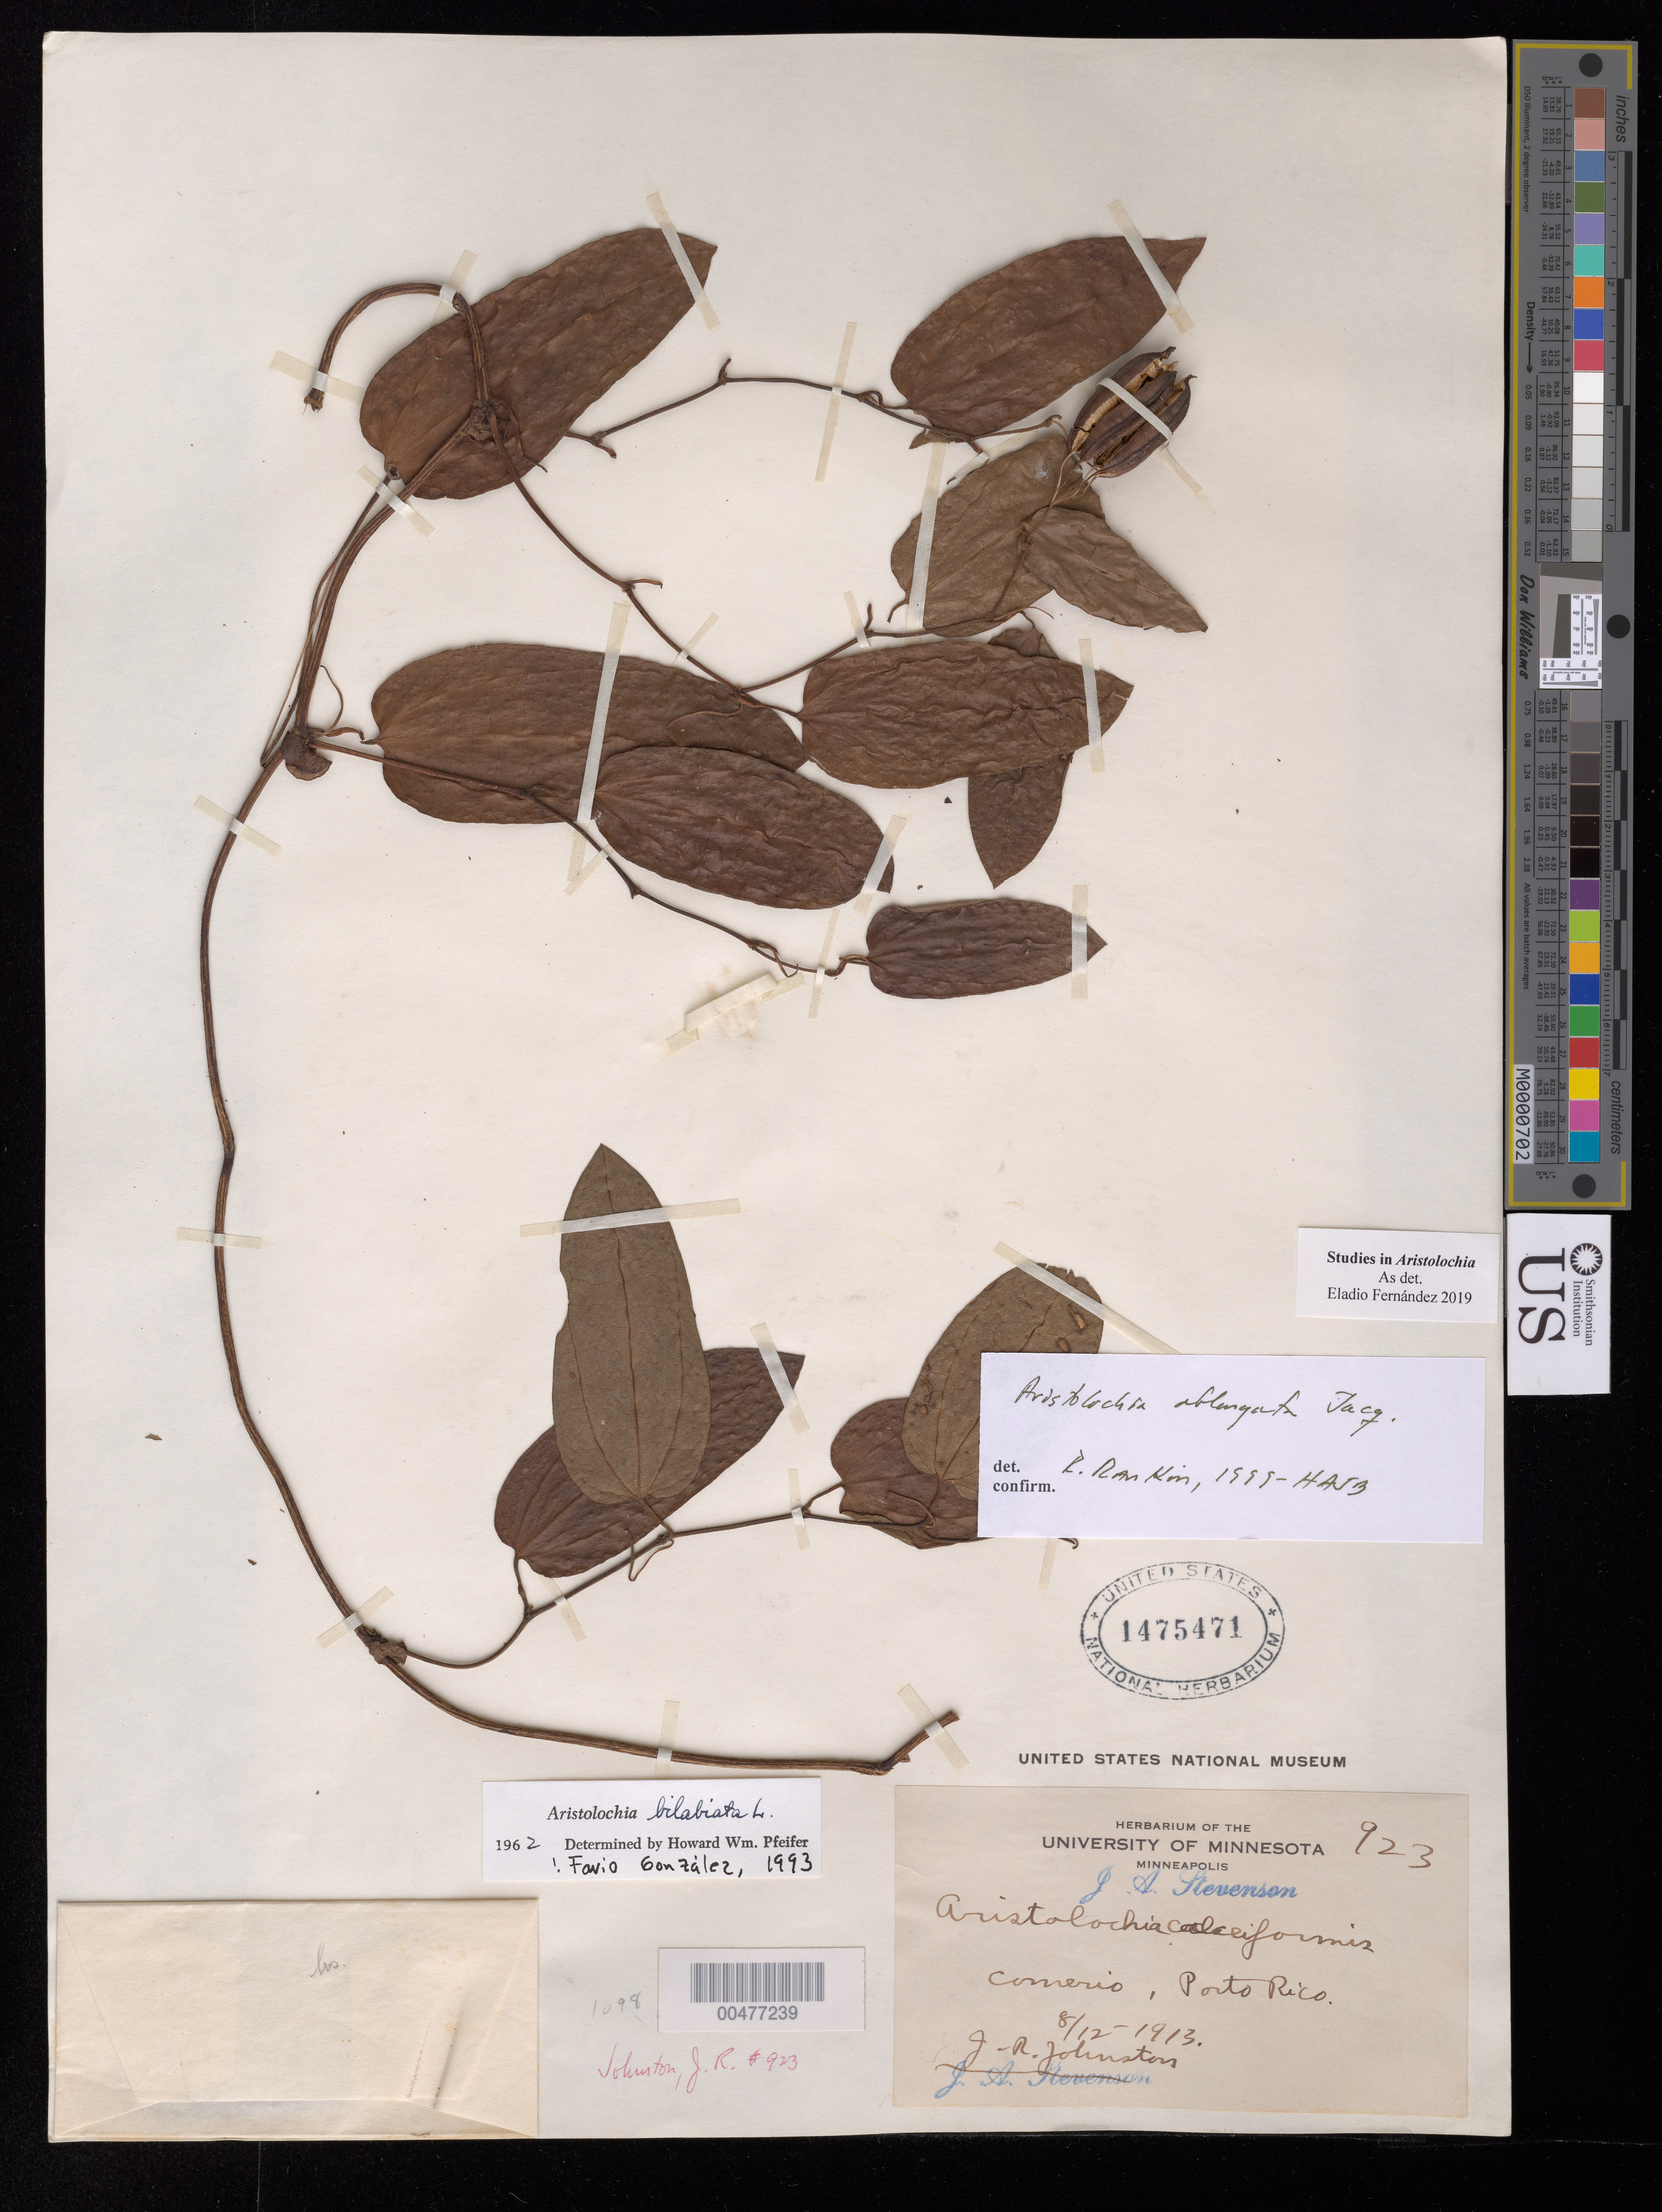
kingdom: Plantae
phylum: Tracheophyta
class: Magnoliopsida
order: Piperales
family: Aristolochiaceae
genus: Aristolochia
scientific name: Aristolochia bilabiata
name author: L.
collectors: J. Johnston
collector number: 923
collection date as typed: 12 Aug 1913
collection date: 1913-08-12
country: Puerto Rico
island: Greater Antilles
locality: Comerio.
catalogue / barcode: US 1475471